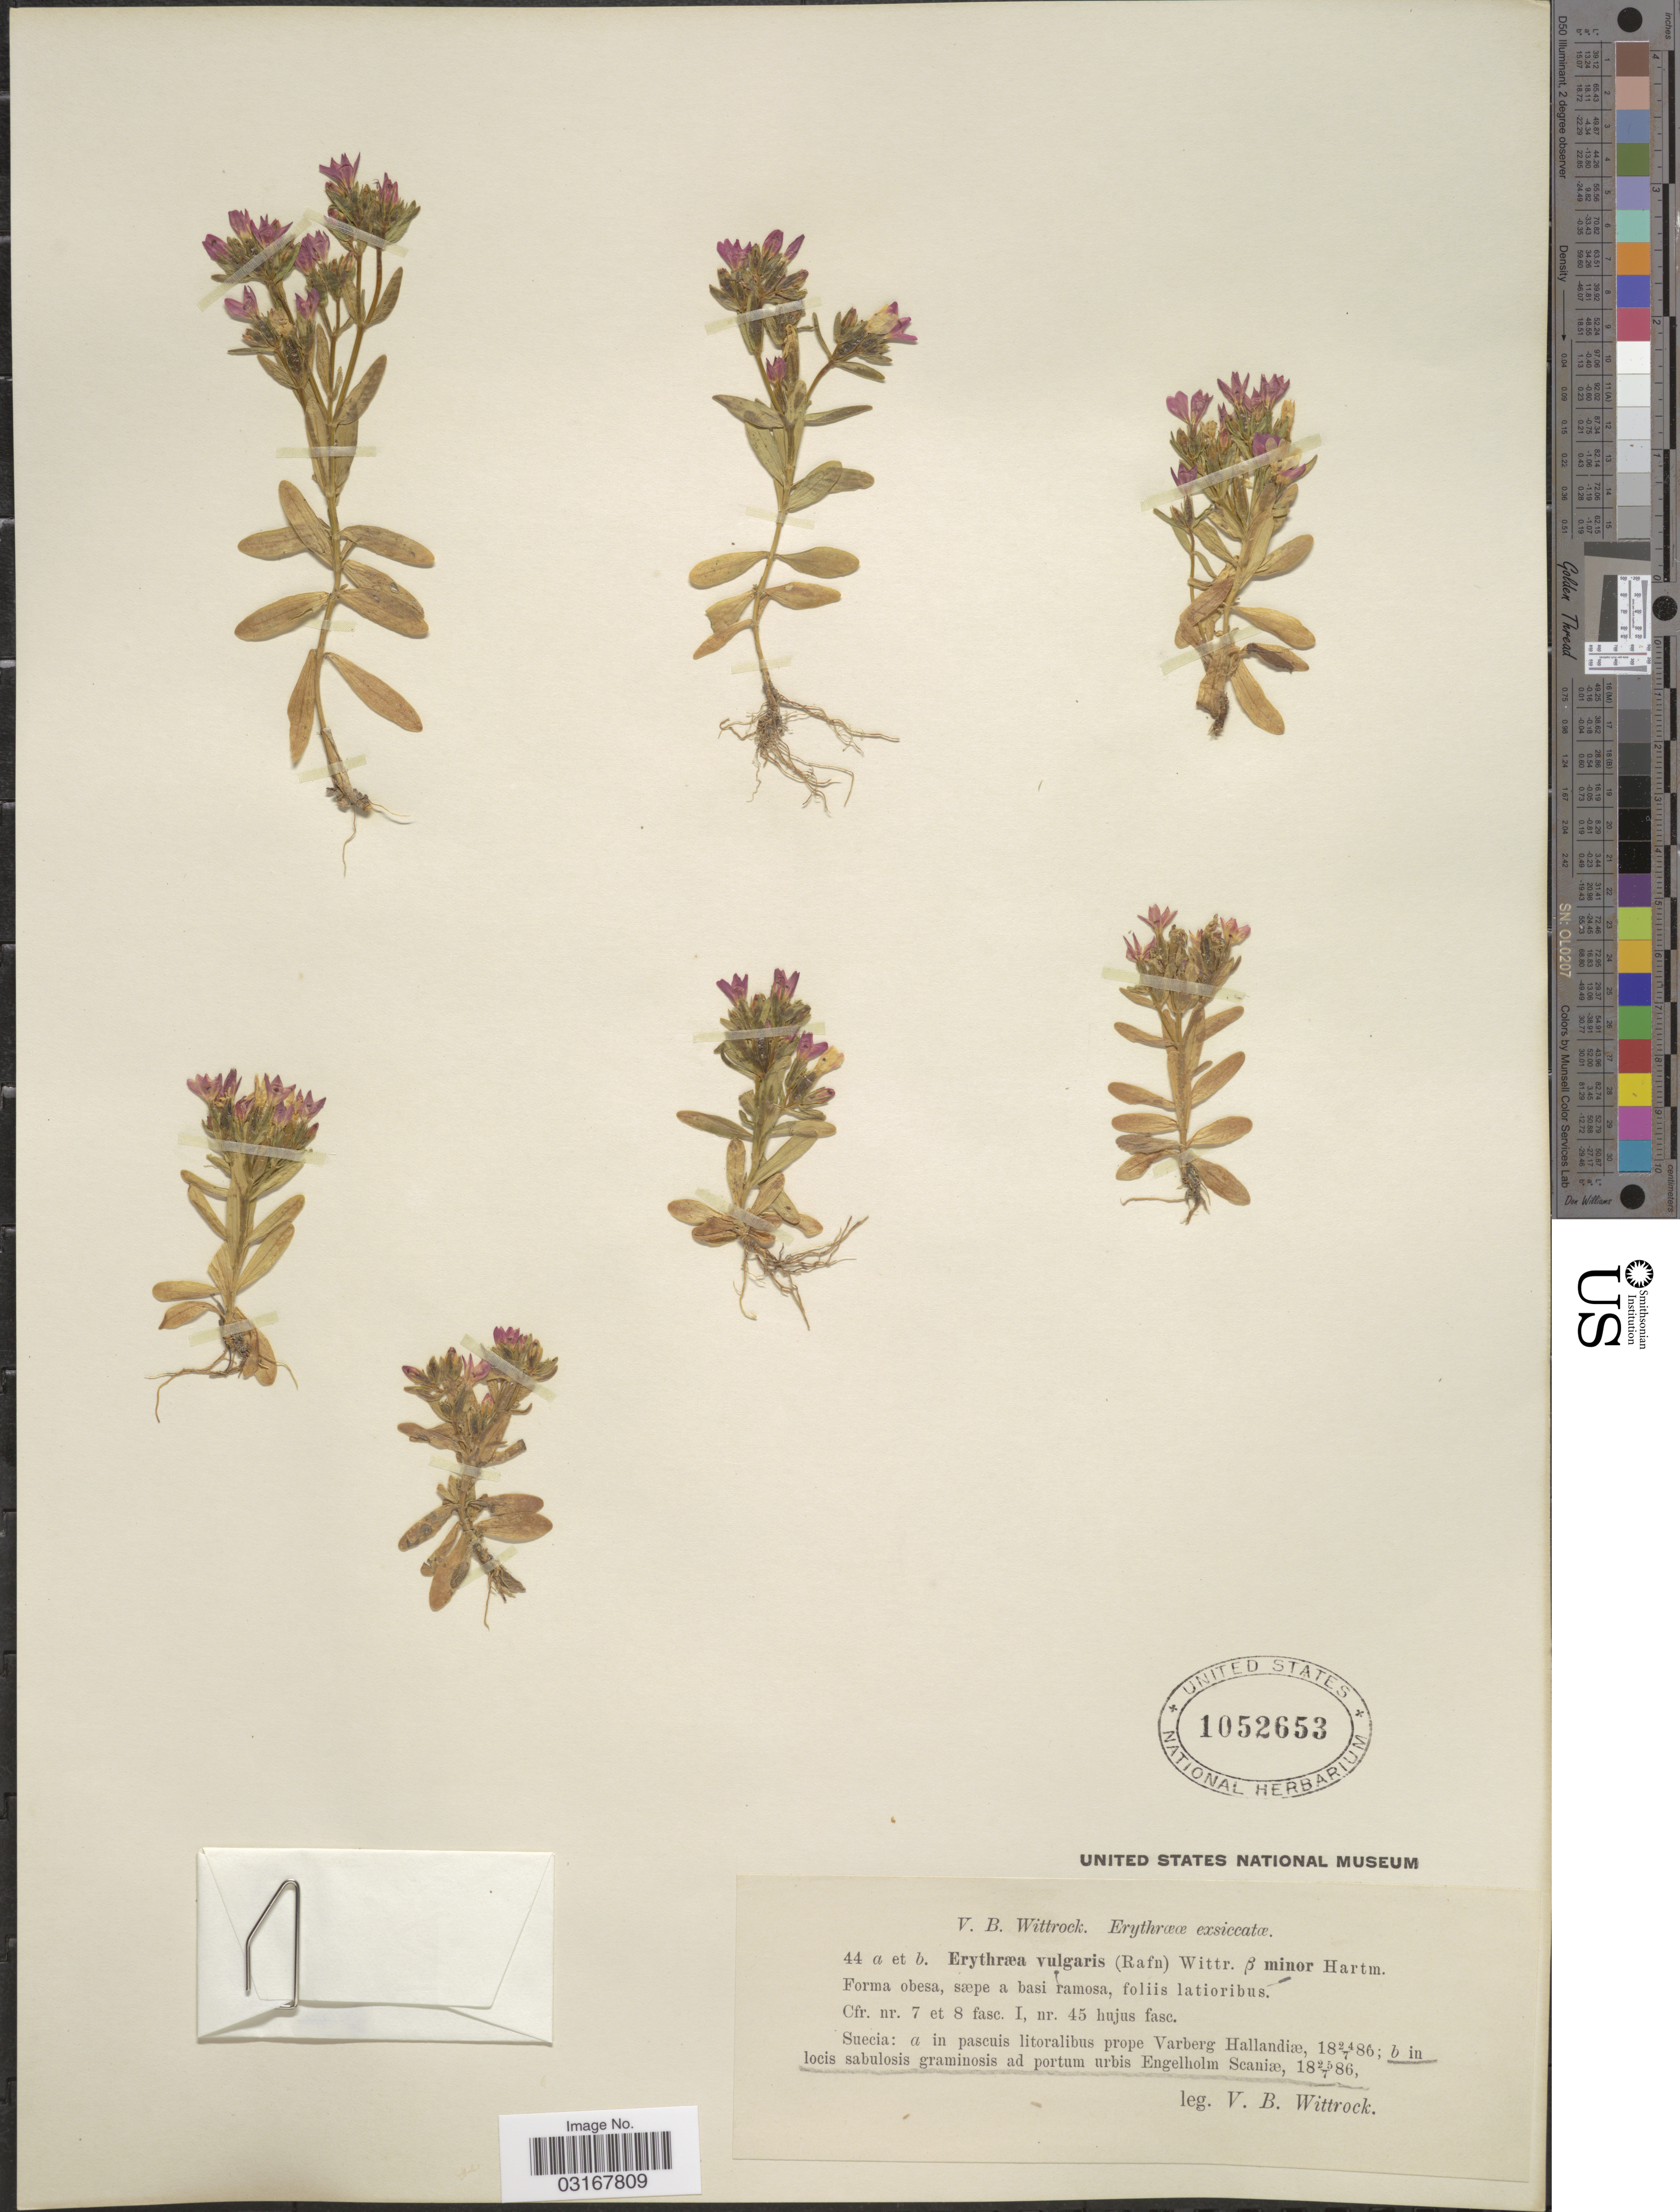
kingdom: Plantae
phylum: Tracheophyta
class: Magnoliopsida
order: Gentianales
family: Gentianaceae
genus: Centaurium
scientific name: Centaurium vulgaris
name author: Godr.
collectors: V. Wittrock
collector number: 44b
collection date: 1886-07-25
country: Sweden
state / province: Skåne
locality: Suecia: in locis sabulosis graminosis ad portum urbis Engelholm Scaniæ.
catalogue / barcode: US 1052653